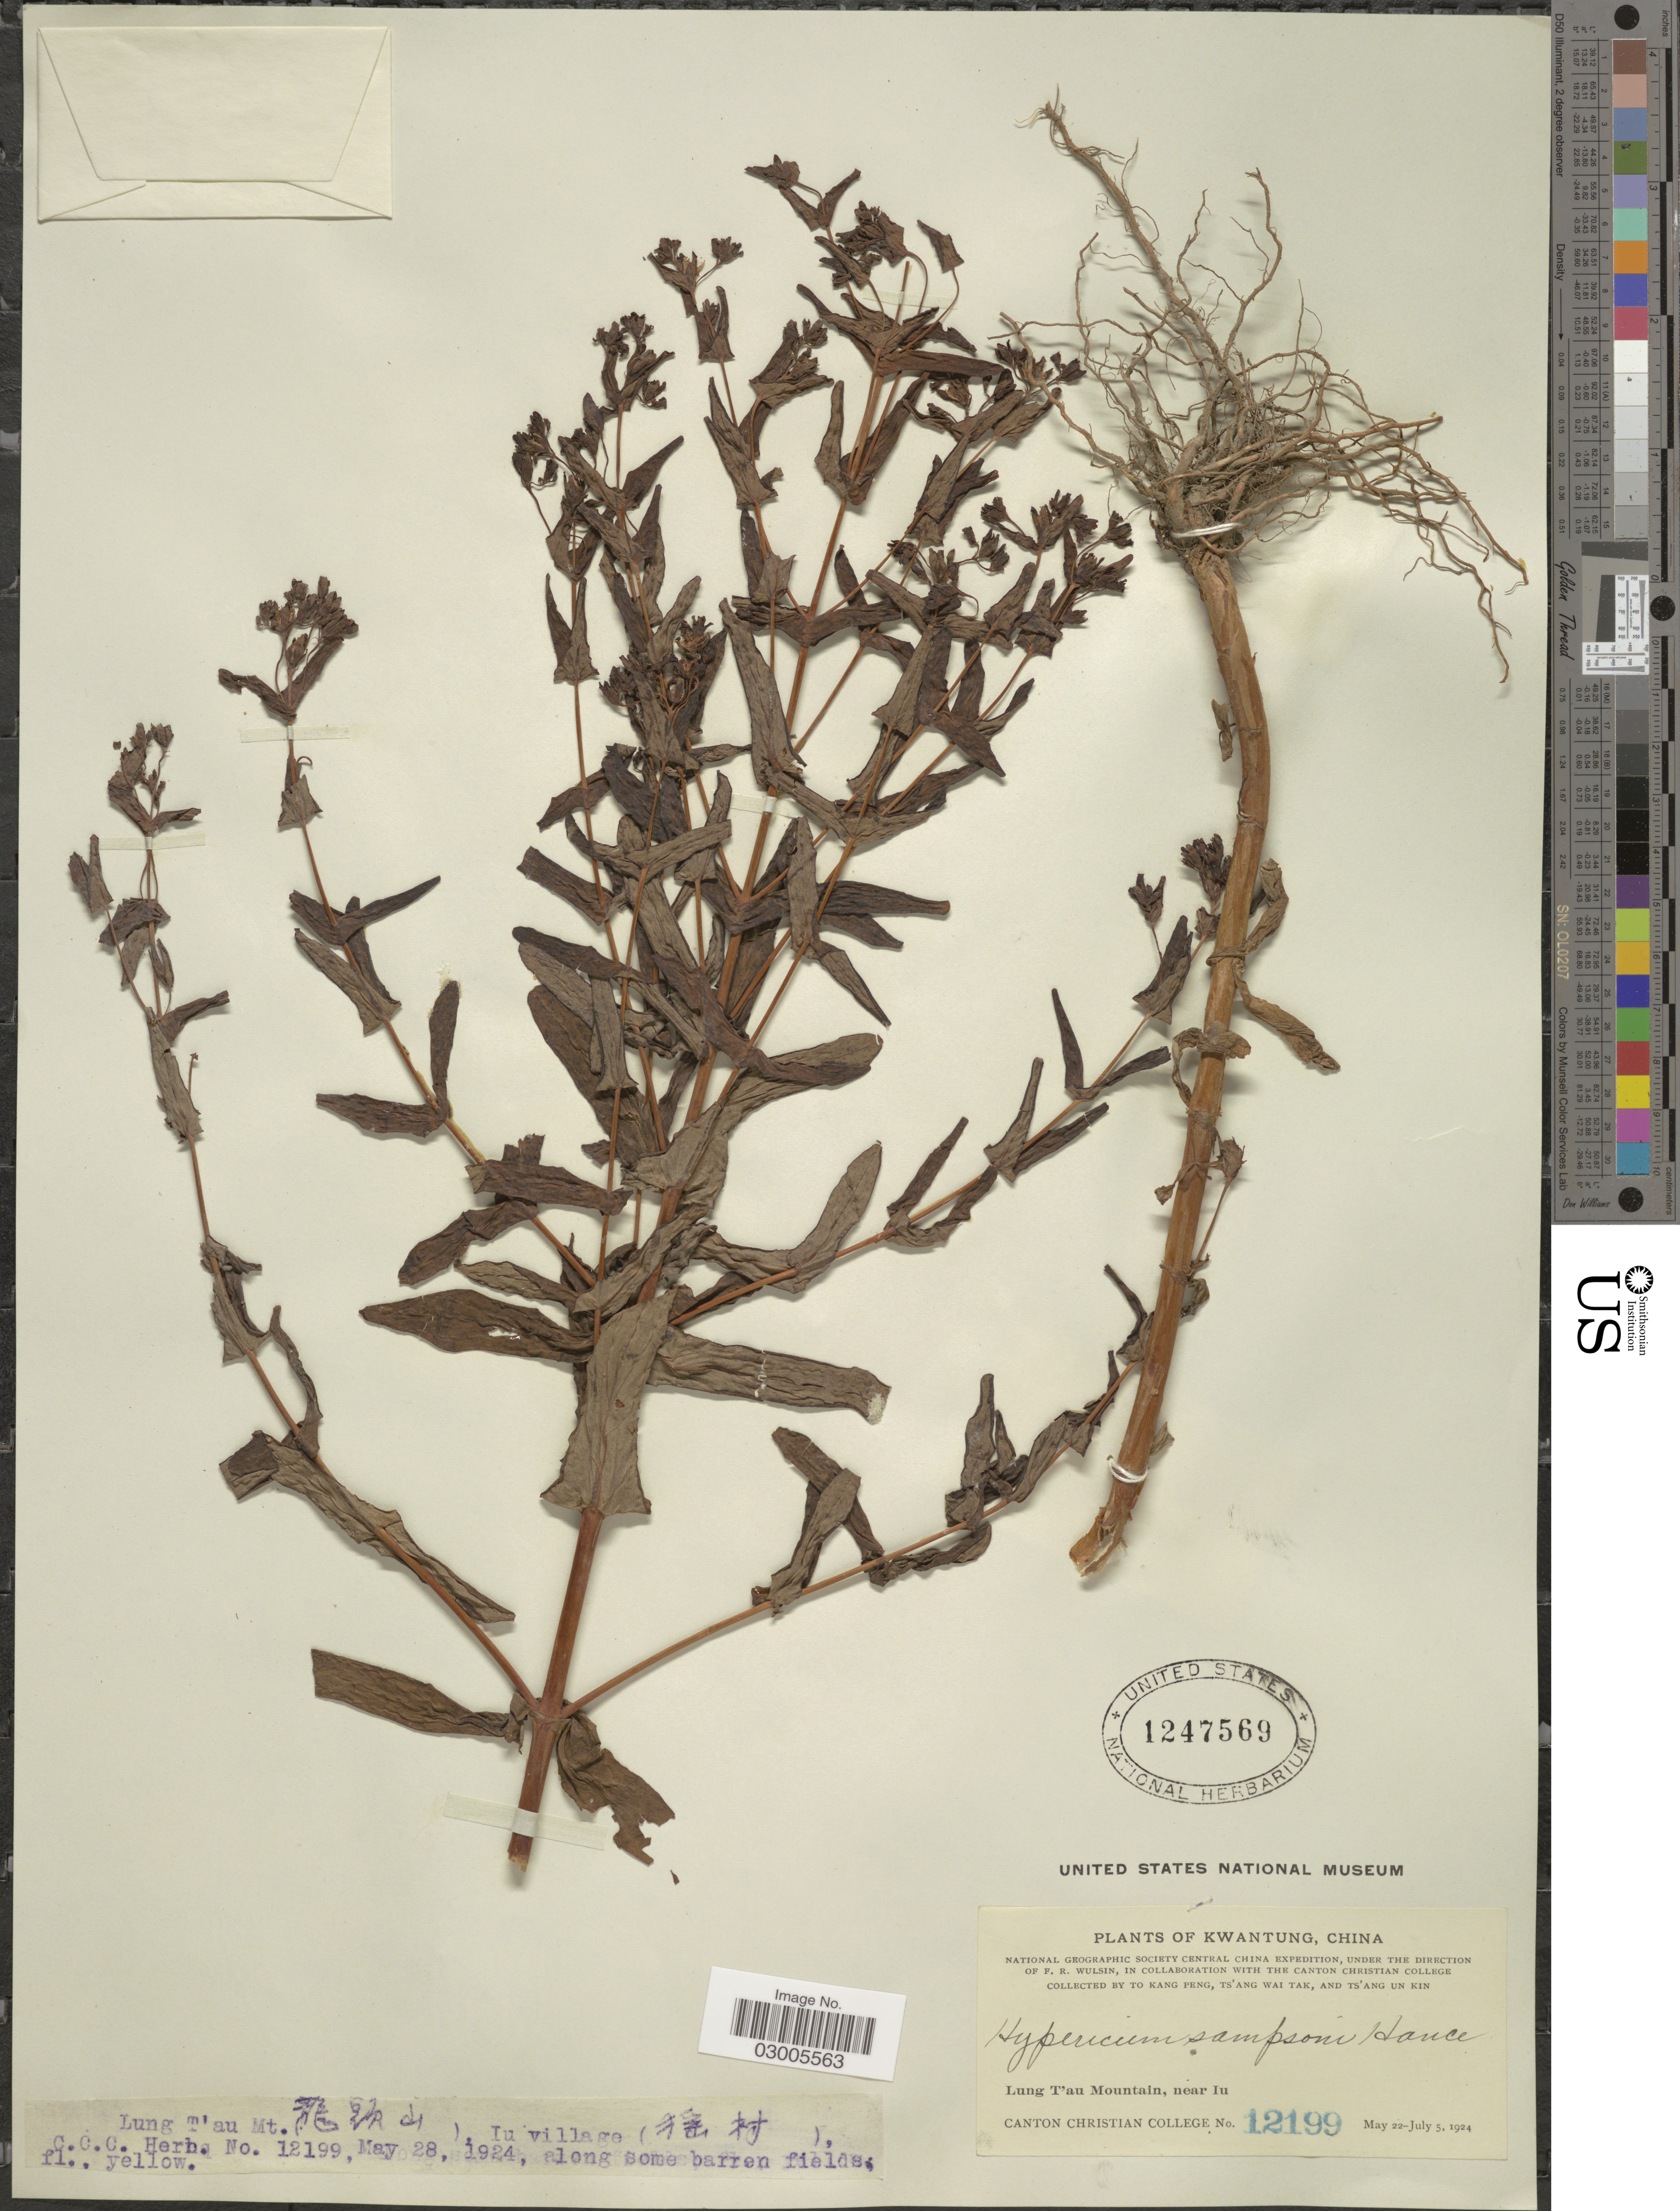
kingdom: Plantae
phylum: Tracheophyta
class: Magnoliopsida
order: Malpighiales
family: Hypericaceae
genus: Hypericum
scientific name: Hypericum sampsonii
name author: Hance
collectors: T. K. Peng, W. T. Tsang & Ts' Ang Un Kin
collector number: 12199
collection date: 1924-05-28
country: China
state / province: Guangdong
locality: Kwangtung. Lung T'au Mt. (X), Iu village (X).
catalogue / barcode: US 1247569